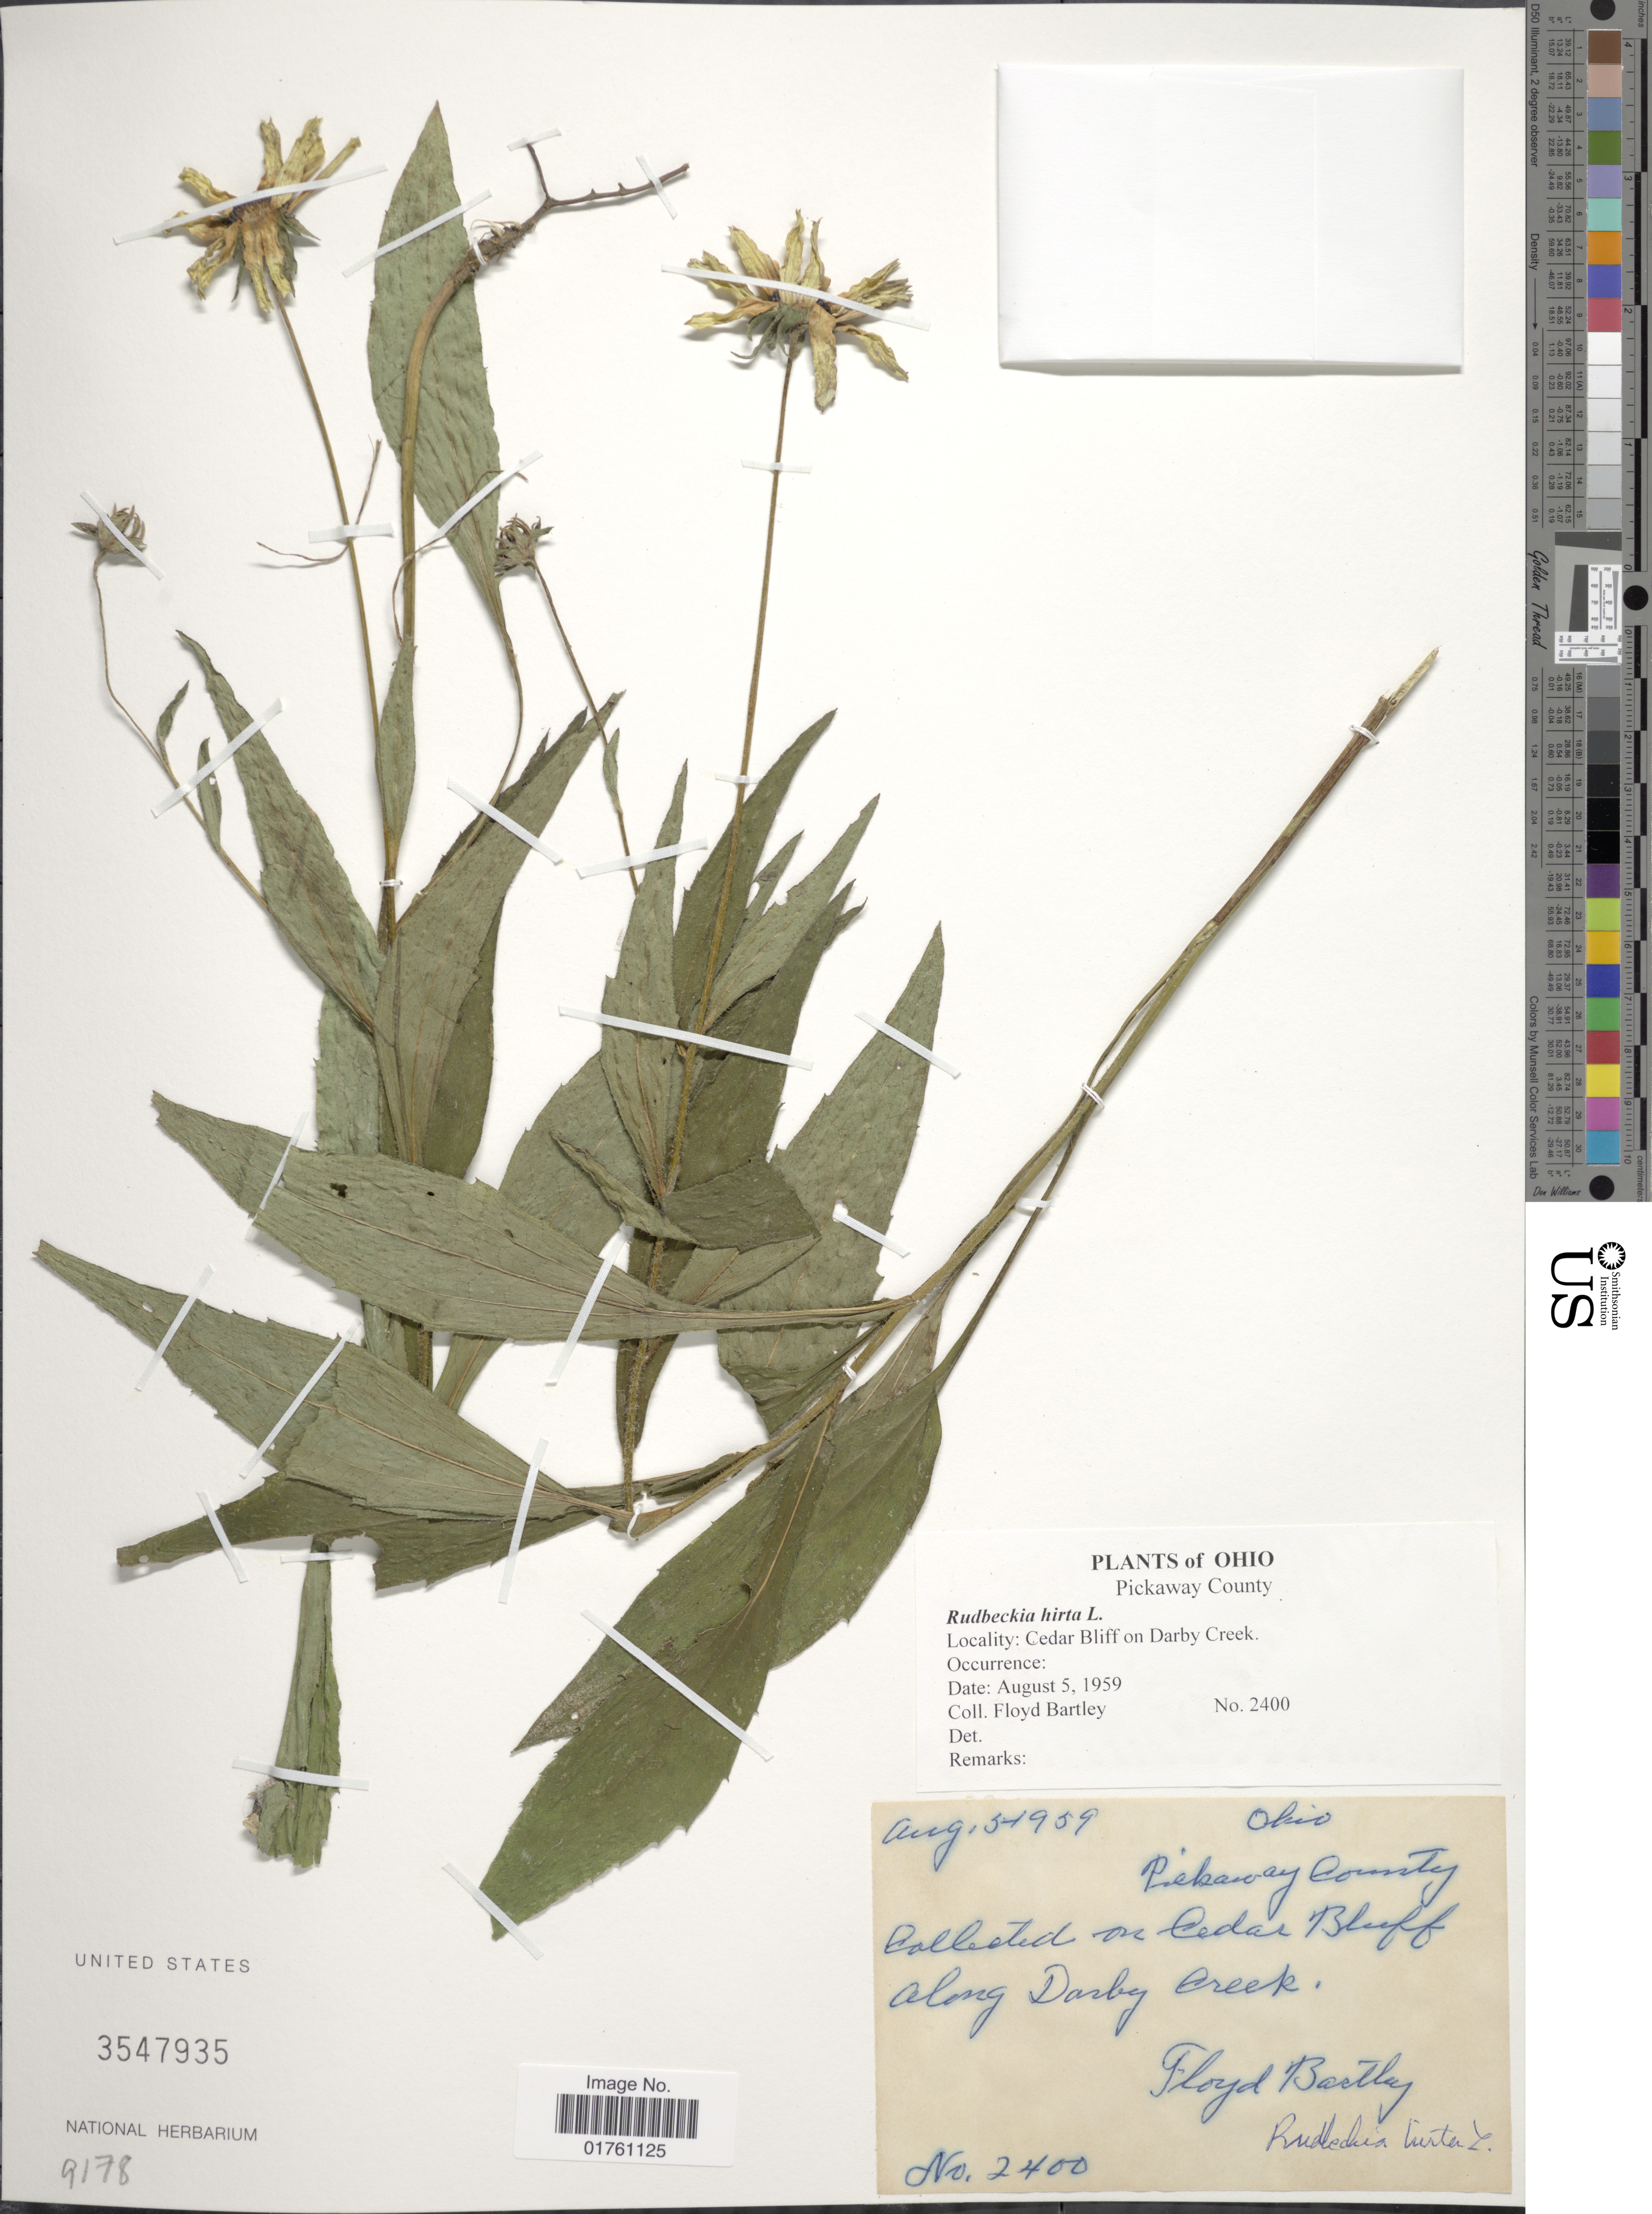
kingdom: Plantae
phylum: Tracheophyta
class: Magnoliopsida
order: Asterales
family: Asteraceae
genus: Rudbeckia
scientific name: Rudbeckia hirta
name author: L.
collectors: F. Bartley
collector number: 2400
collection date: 1959-08-05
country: United States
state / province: Ohio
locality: Pickaway County, cedar Bliff on Darby Creek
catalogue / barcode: US 3547935